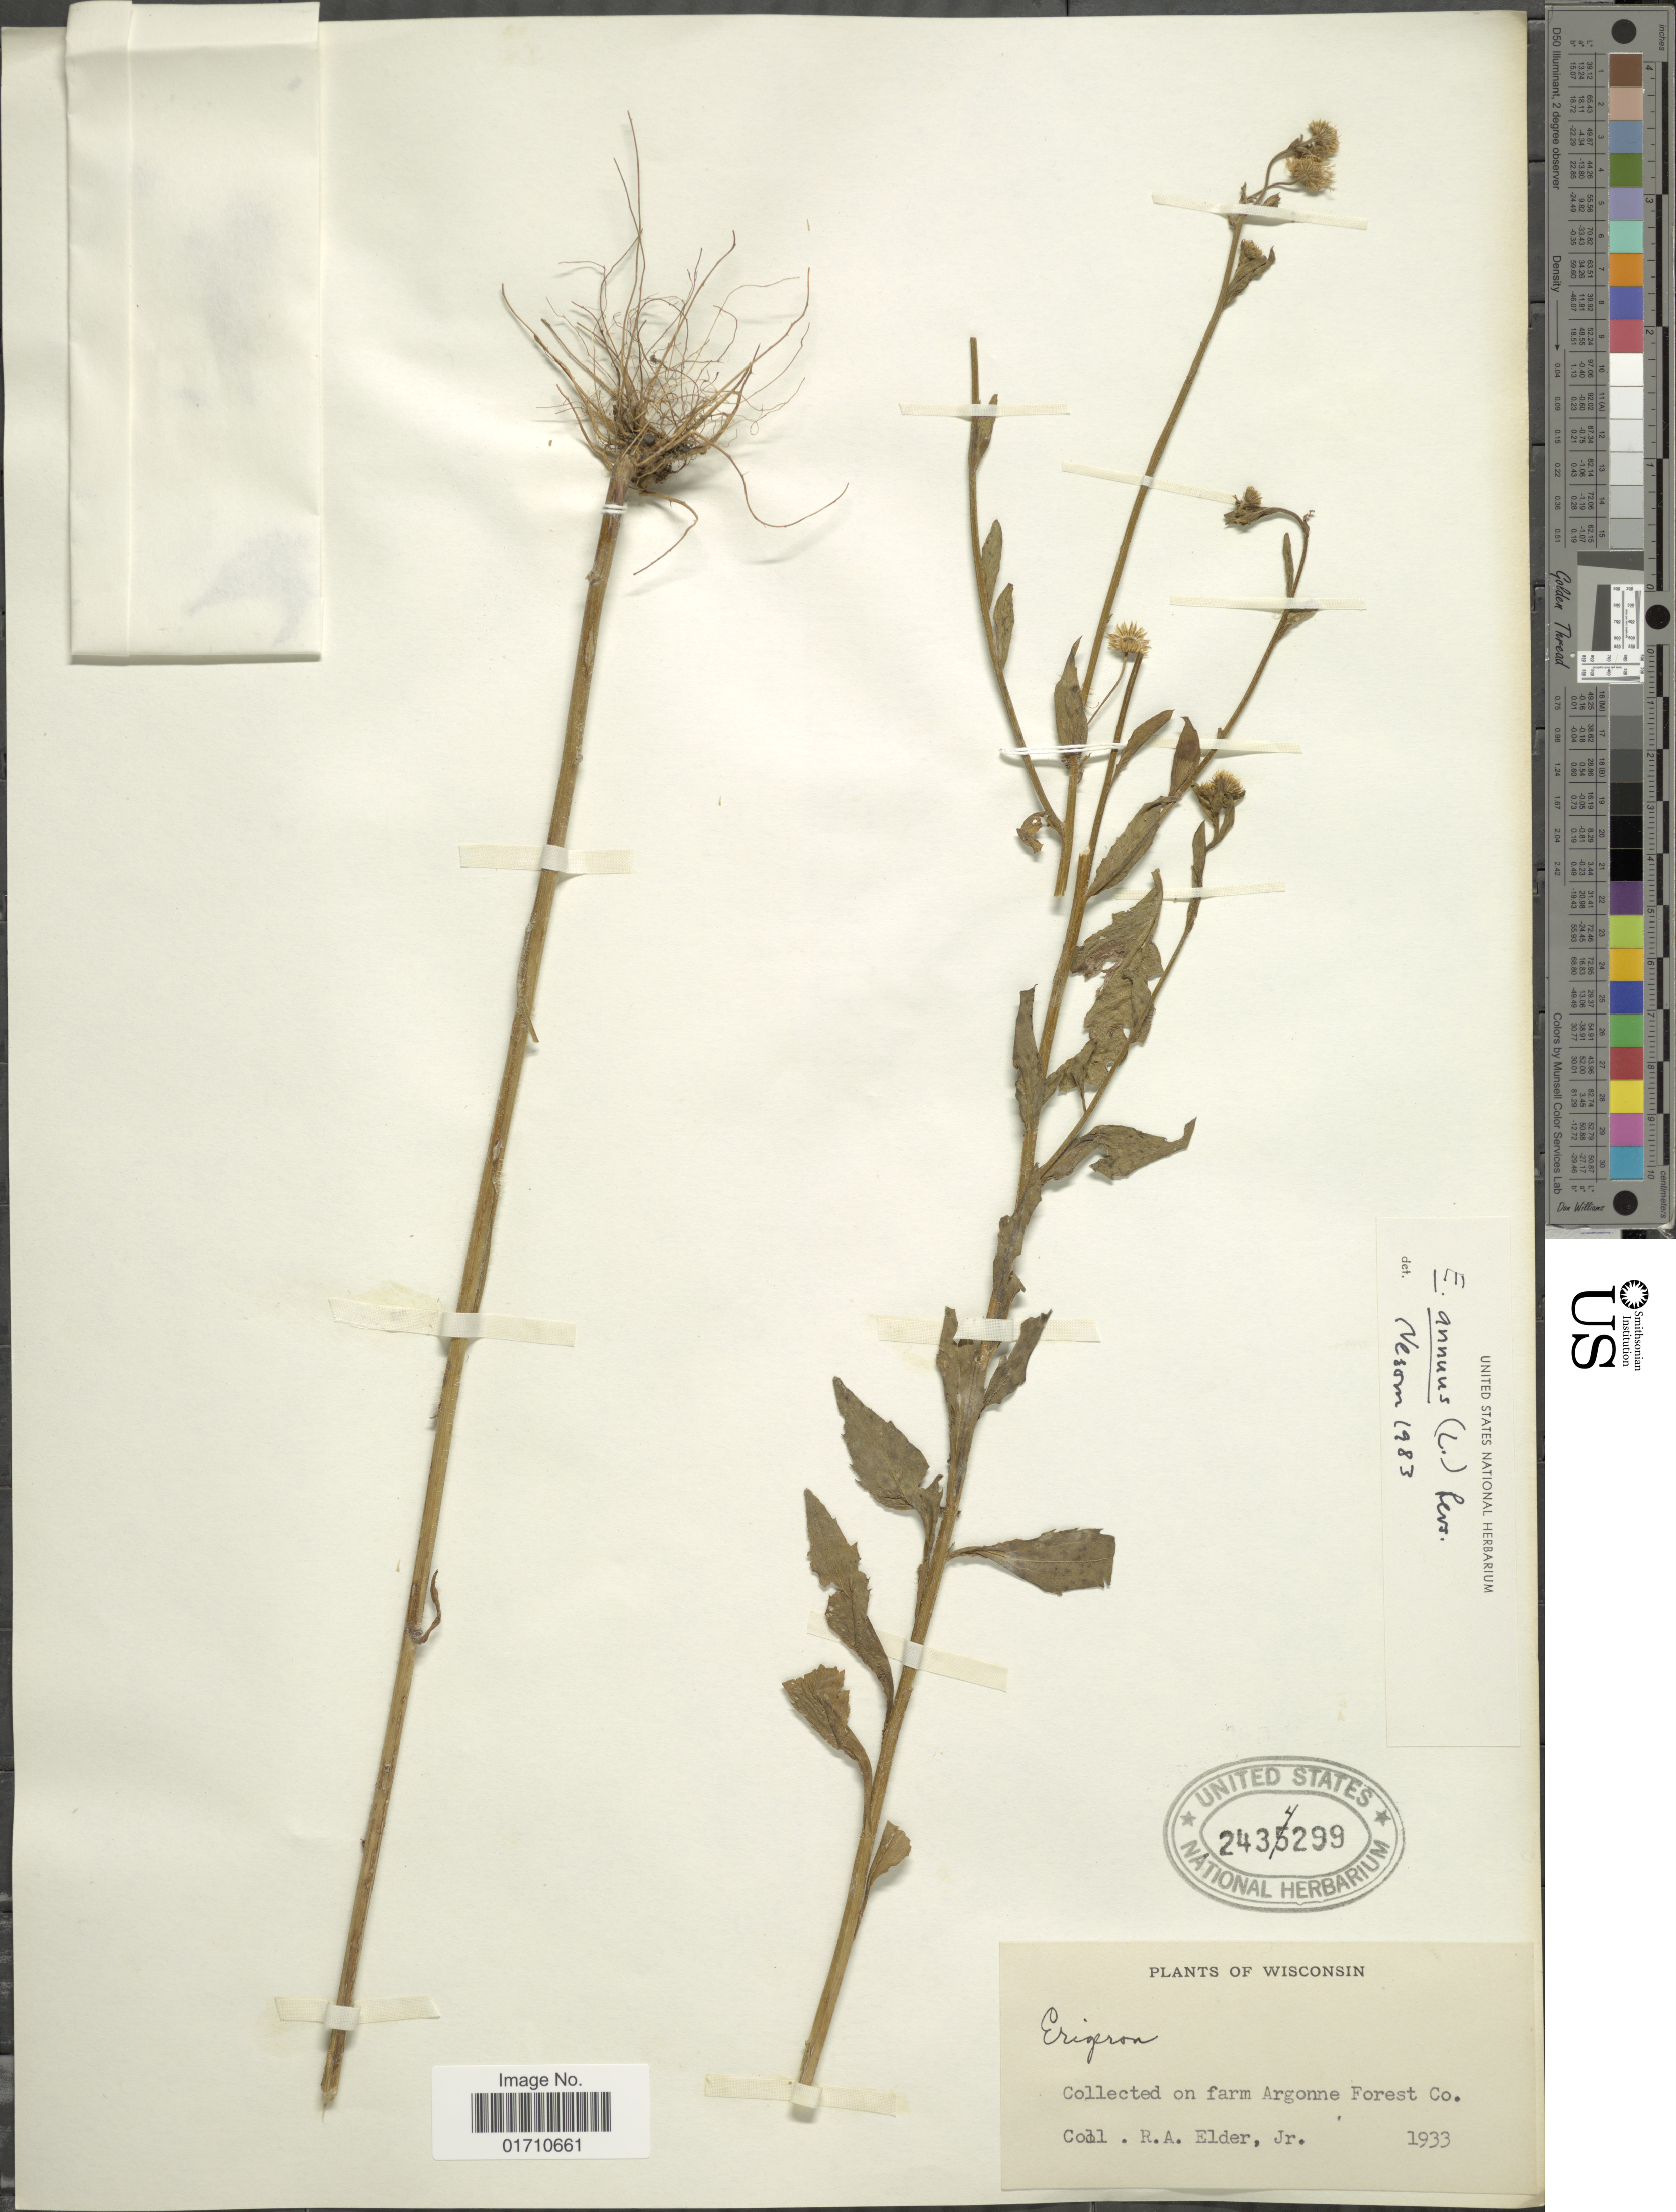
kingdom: Plantae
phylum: Tracheophyta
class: Magnoliopsida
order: Asterales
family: Asteraceae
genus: Erigeron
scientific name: Erigeron annuus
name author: (L.) Pers.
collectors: R. Elder Jr.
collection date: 1933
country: United States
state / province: Wisconsin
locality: On farm Argonne Forest Co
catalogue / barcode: US 243299